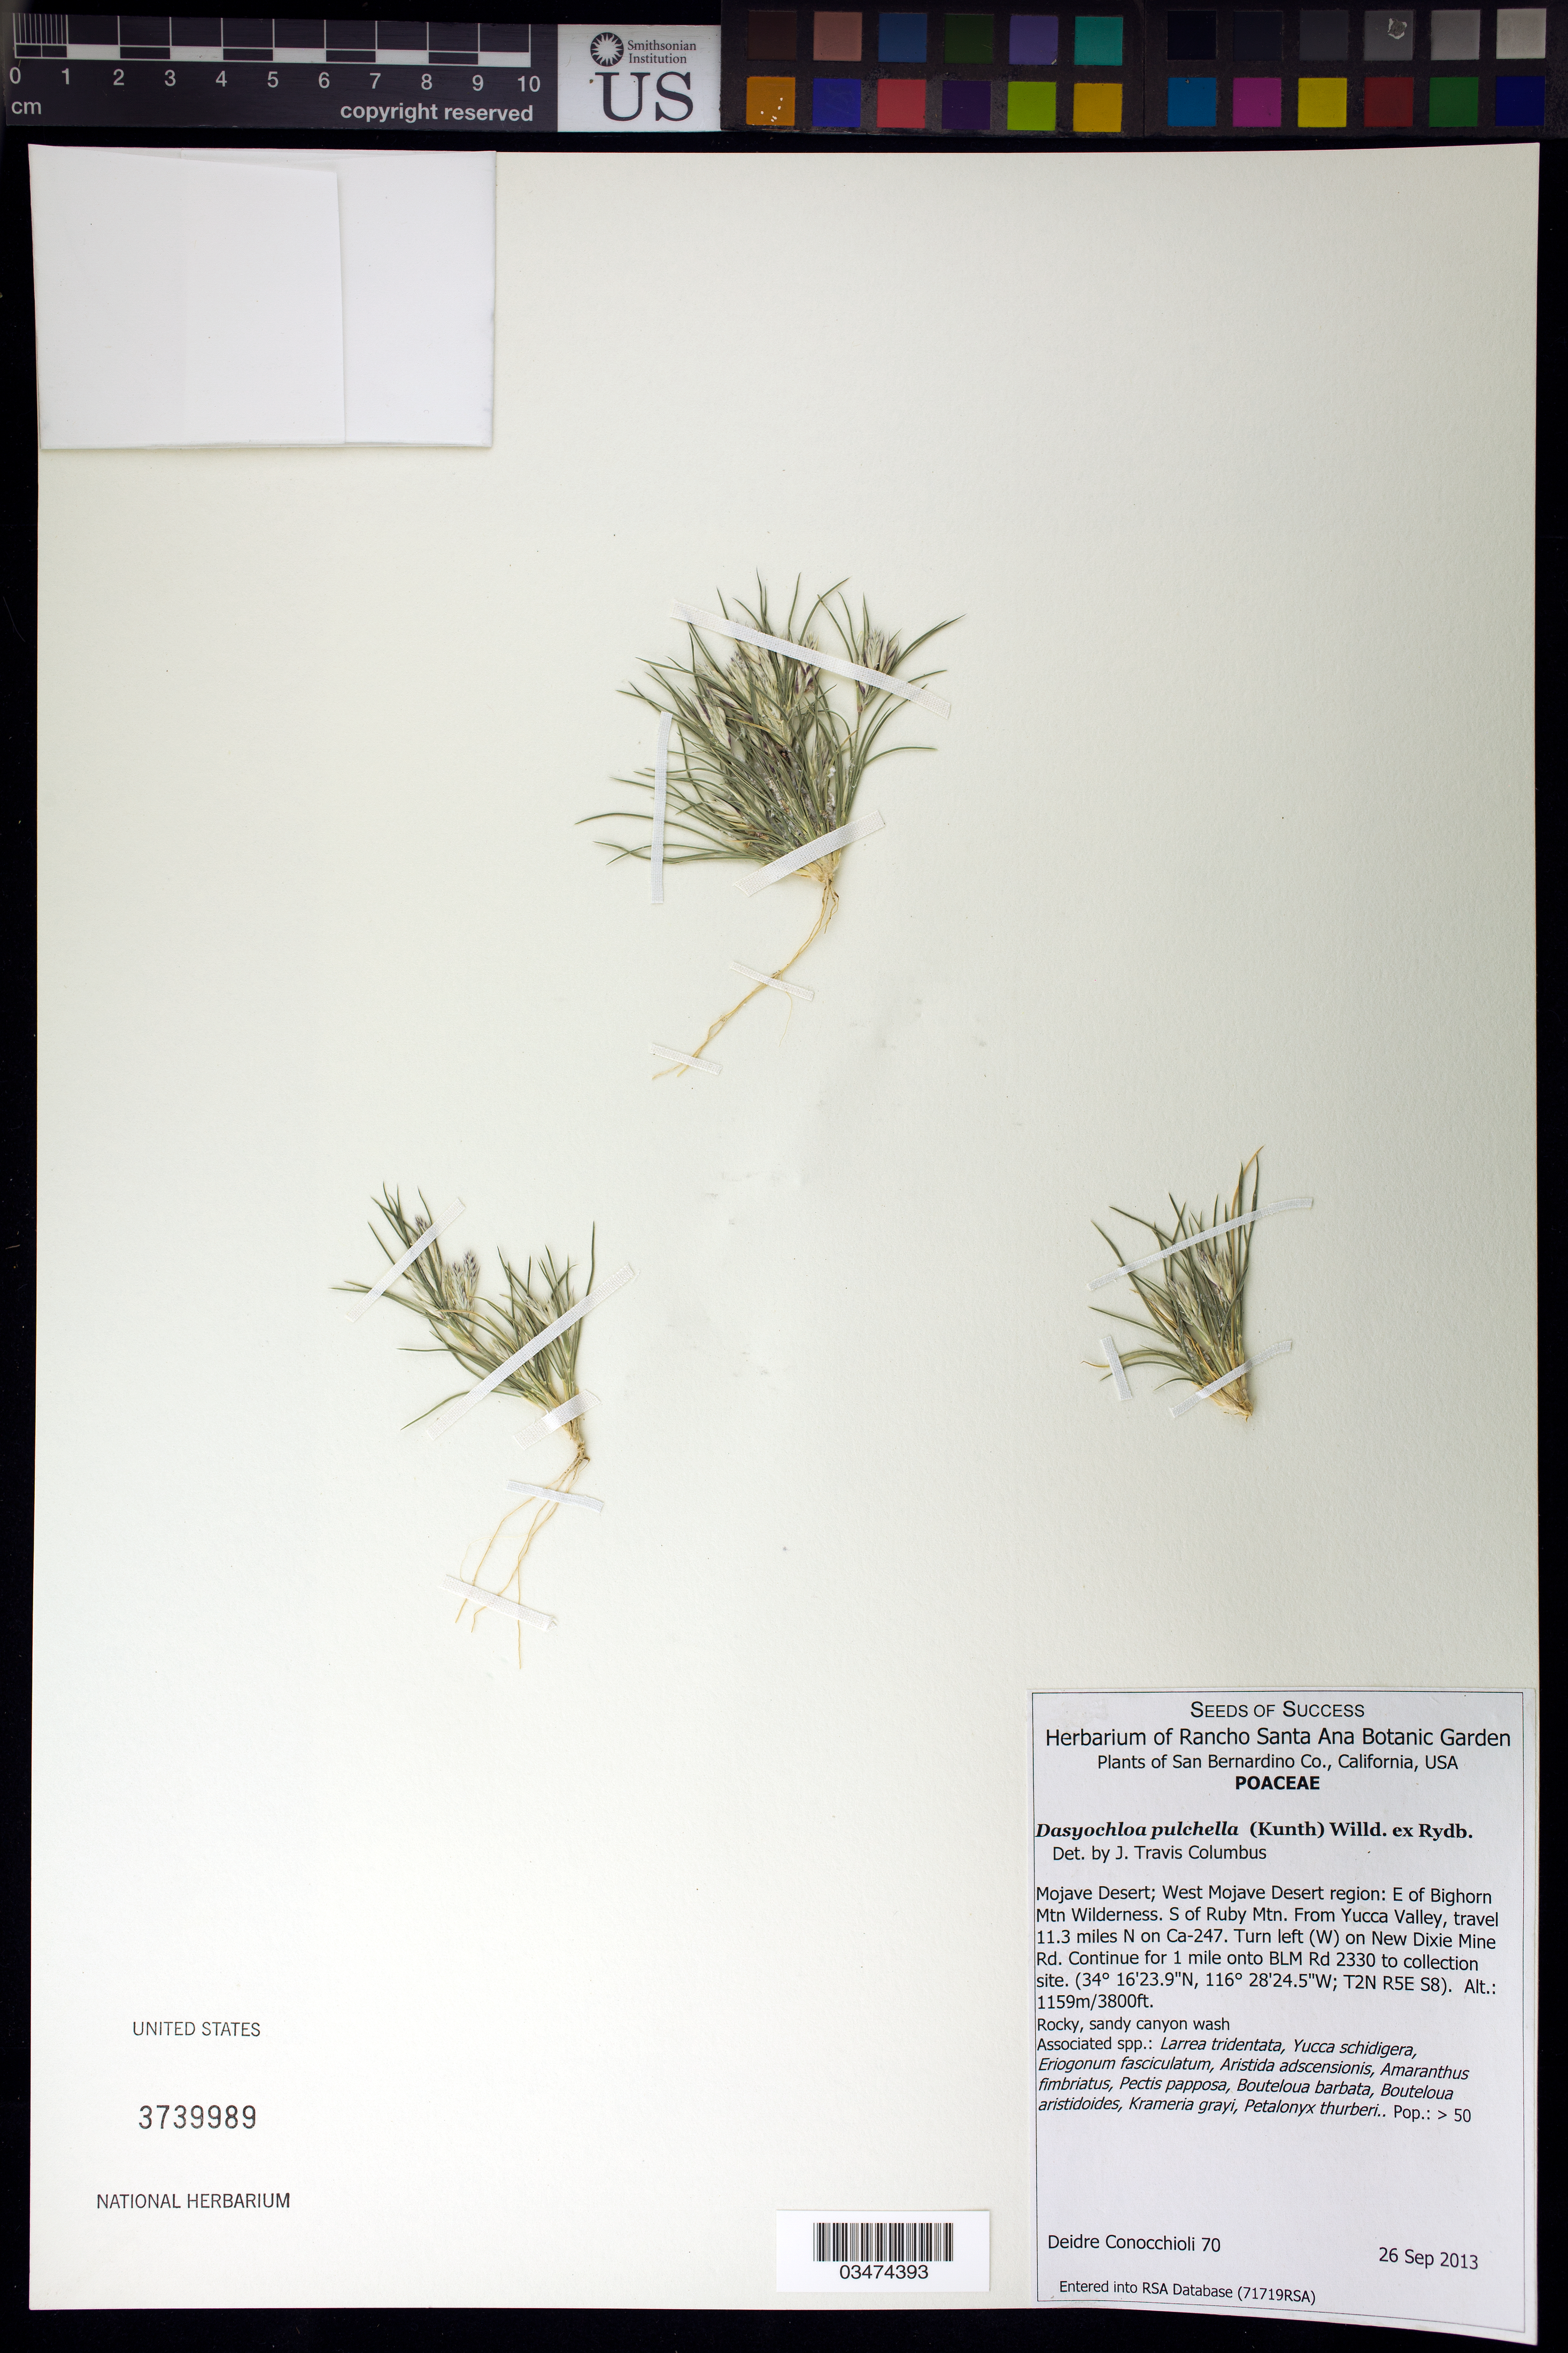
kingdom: Plantae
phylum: Tracheophyta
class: Liliopsida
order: Poales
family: Poaceae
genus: Dasyochloa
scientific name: Dasyochloa pulchella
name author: (Kunth) Willd. ex Rydb.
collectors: D. Conocchioli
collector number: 70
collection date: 2013-09-26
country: United States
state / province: California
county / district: San Bernardino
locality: West Mojave Desert region: E of Bighorn Mtn Wilderness, S of Ruby Mtn. From Yucca Valley 11.3 mi. N on CA-247, turl left (W) on New Dixie Mine Rd. for 1 mi. onto BLM Rd 2330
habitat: Rocky, sandy canyon wash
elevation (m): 1159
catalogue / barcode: US 3739989